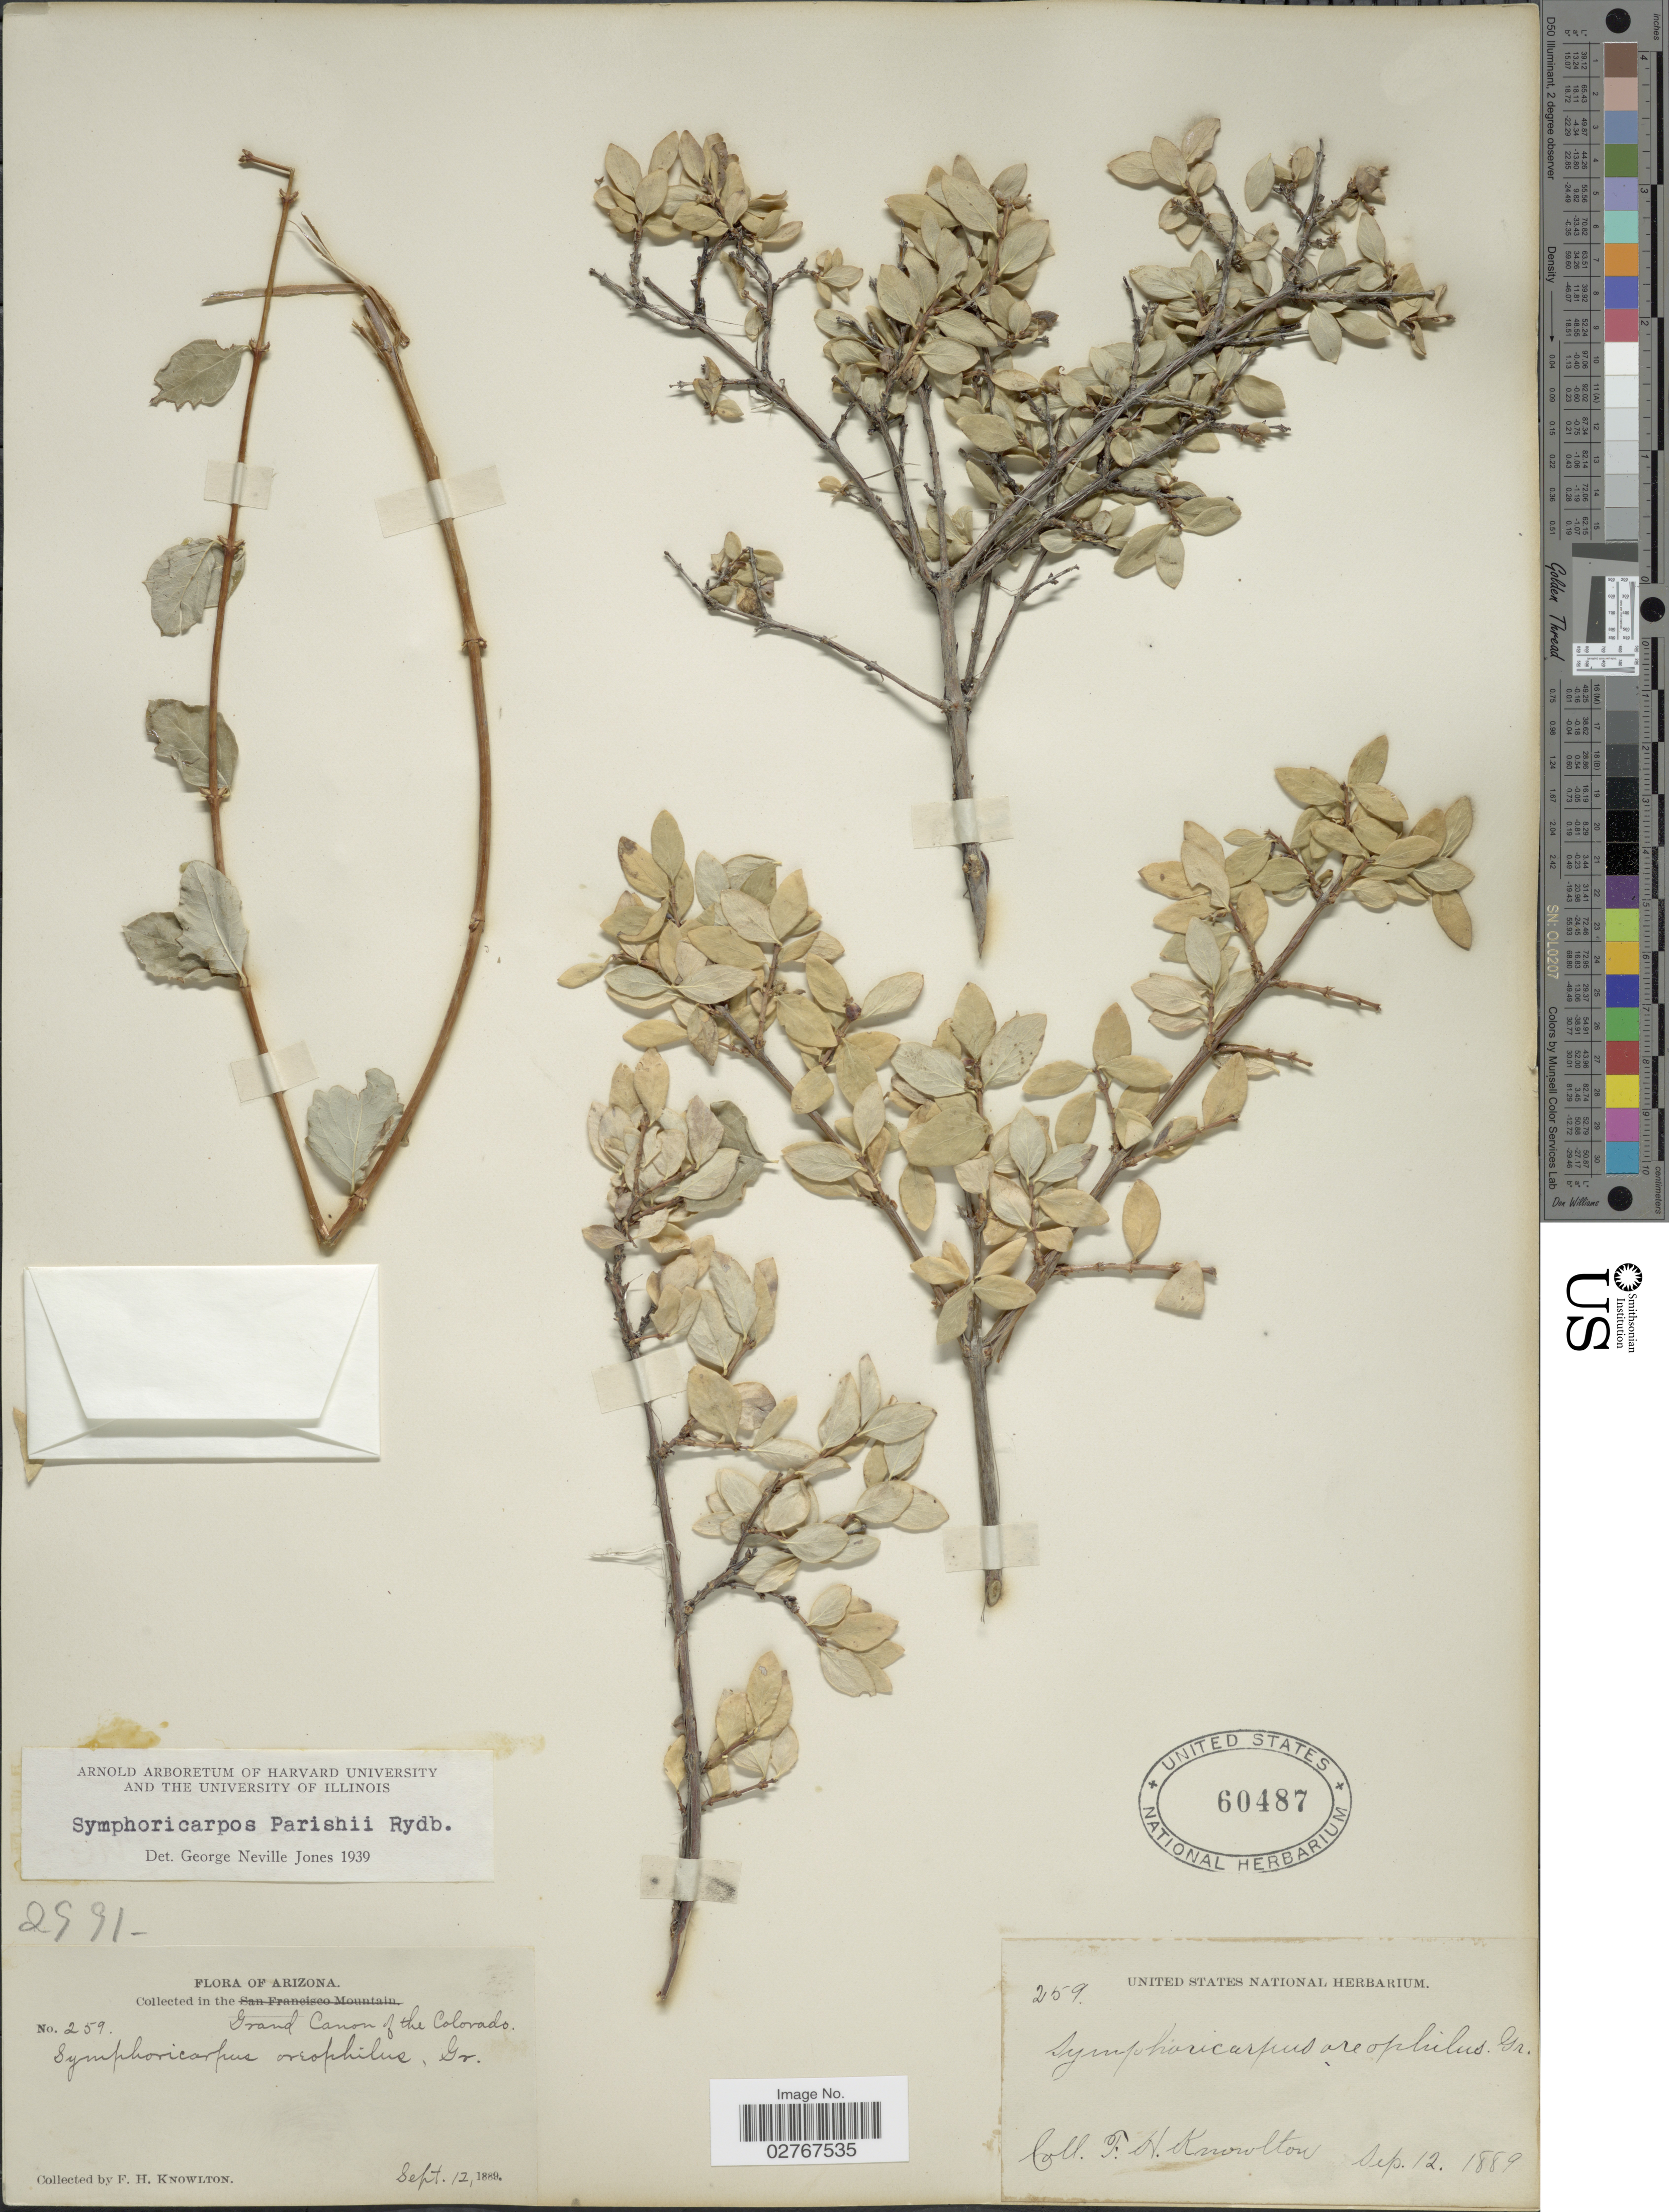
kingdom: Plantae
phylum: Tracheophyta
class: Magnoliopsida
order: Dipsacales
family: Caprifoliaceae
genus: Symphoricarpos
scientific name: Symphoricarpos parishii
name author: Rydb.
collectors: F. H. Knowlton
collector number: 259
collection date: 1889-09-12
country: United States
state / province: Arizona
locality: Grand Canon of the Colorado.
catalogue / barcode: US 60487